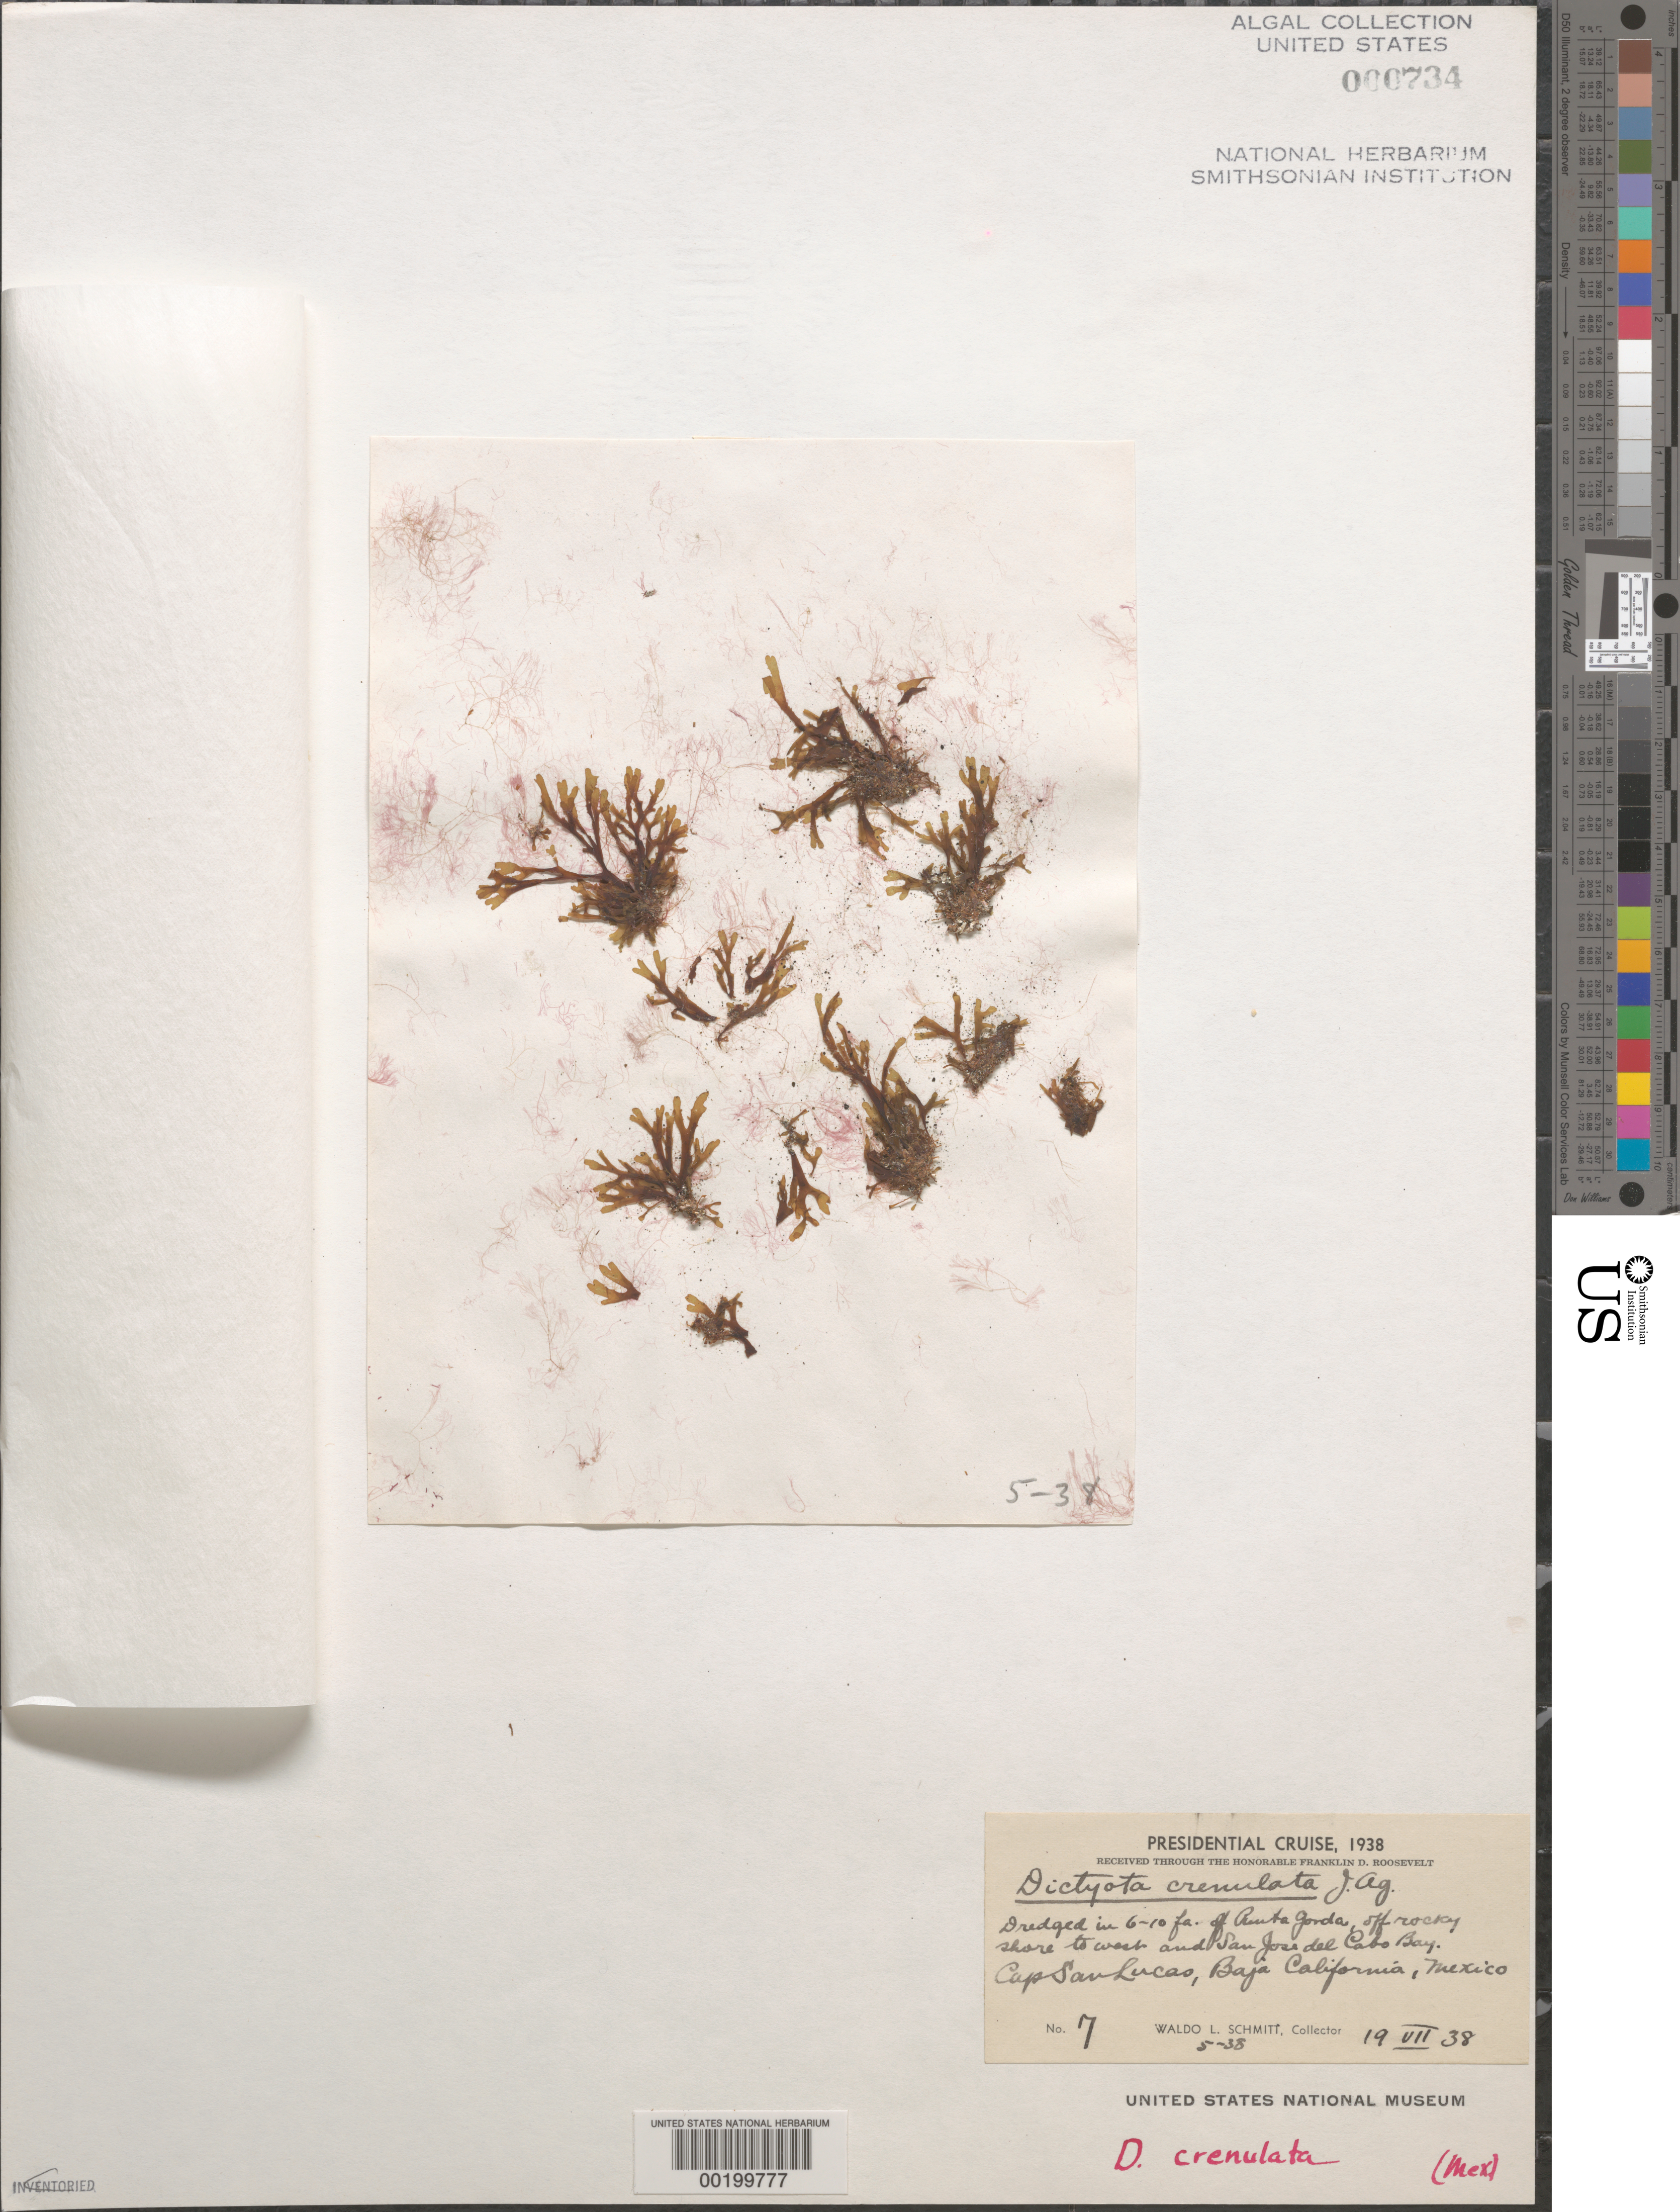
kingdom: Chromista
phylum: Ochrophyta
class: Phaeophyceae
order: Dictyotales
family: Dictyotaceae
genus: Dictyota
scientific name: Dictyota crenulata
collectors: W. L. Schmitt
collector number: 7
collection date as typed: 19 Jul 1938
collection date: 1938-07-19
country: Mexico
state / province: Baja California Sur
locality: Cabo San Lucas, off Punta Gorda and Bahia San Jose del Cabo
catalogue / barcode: US 734